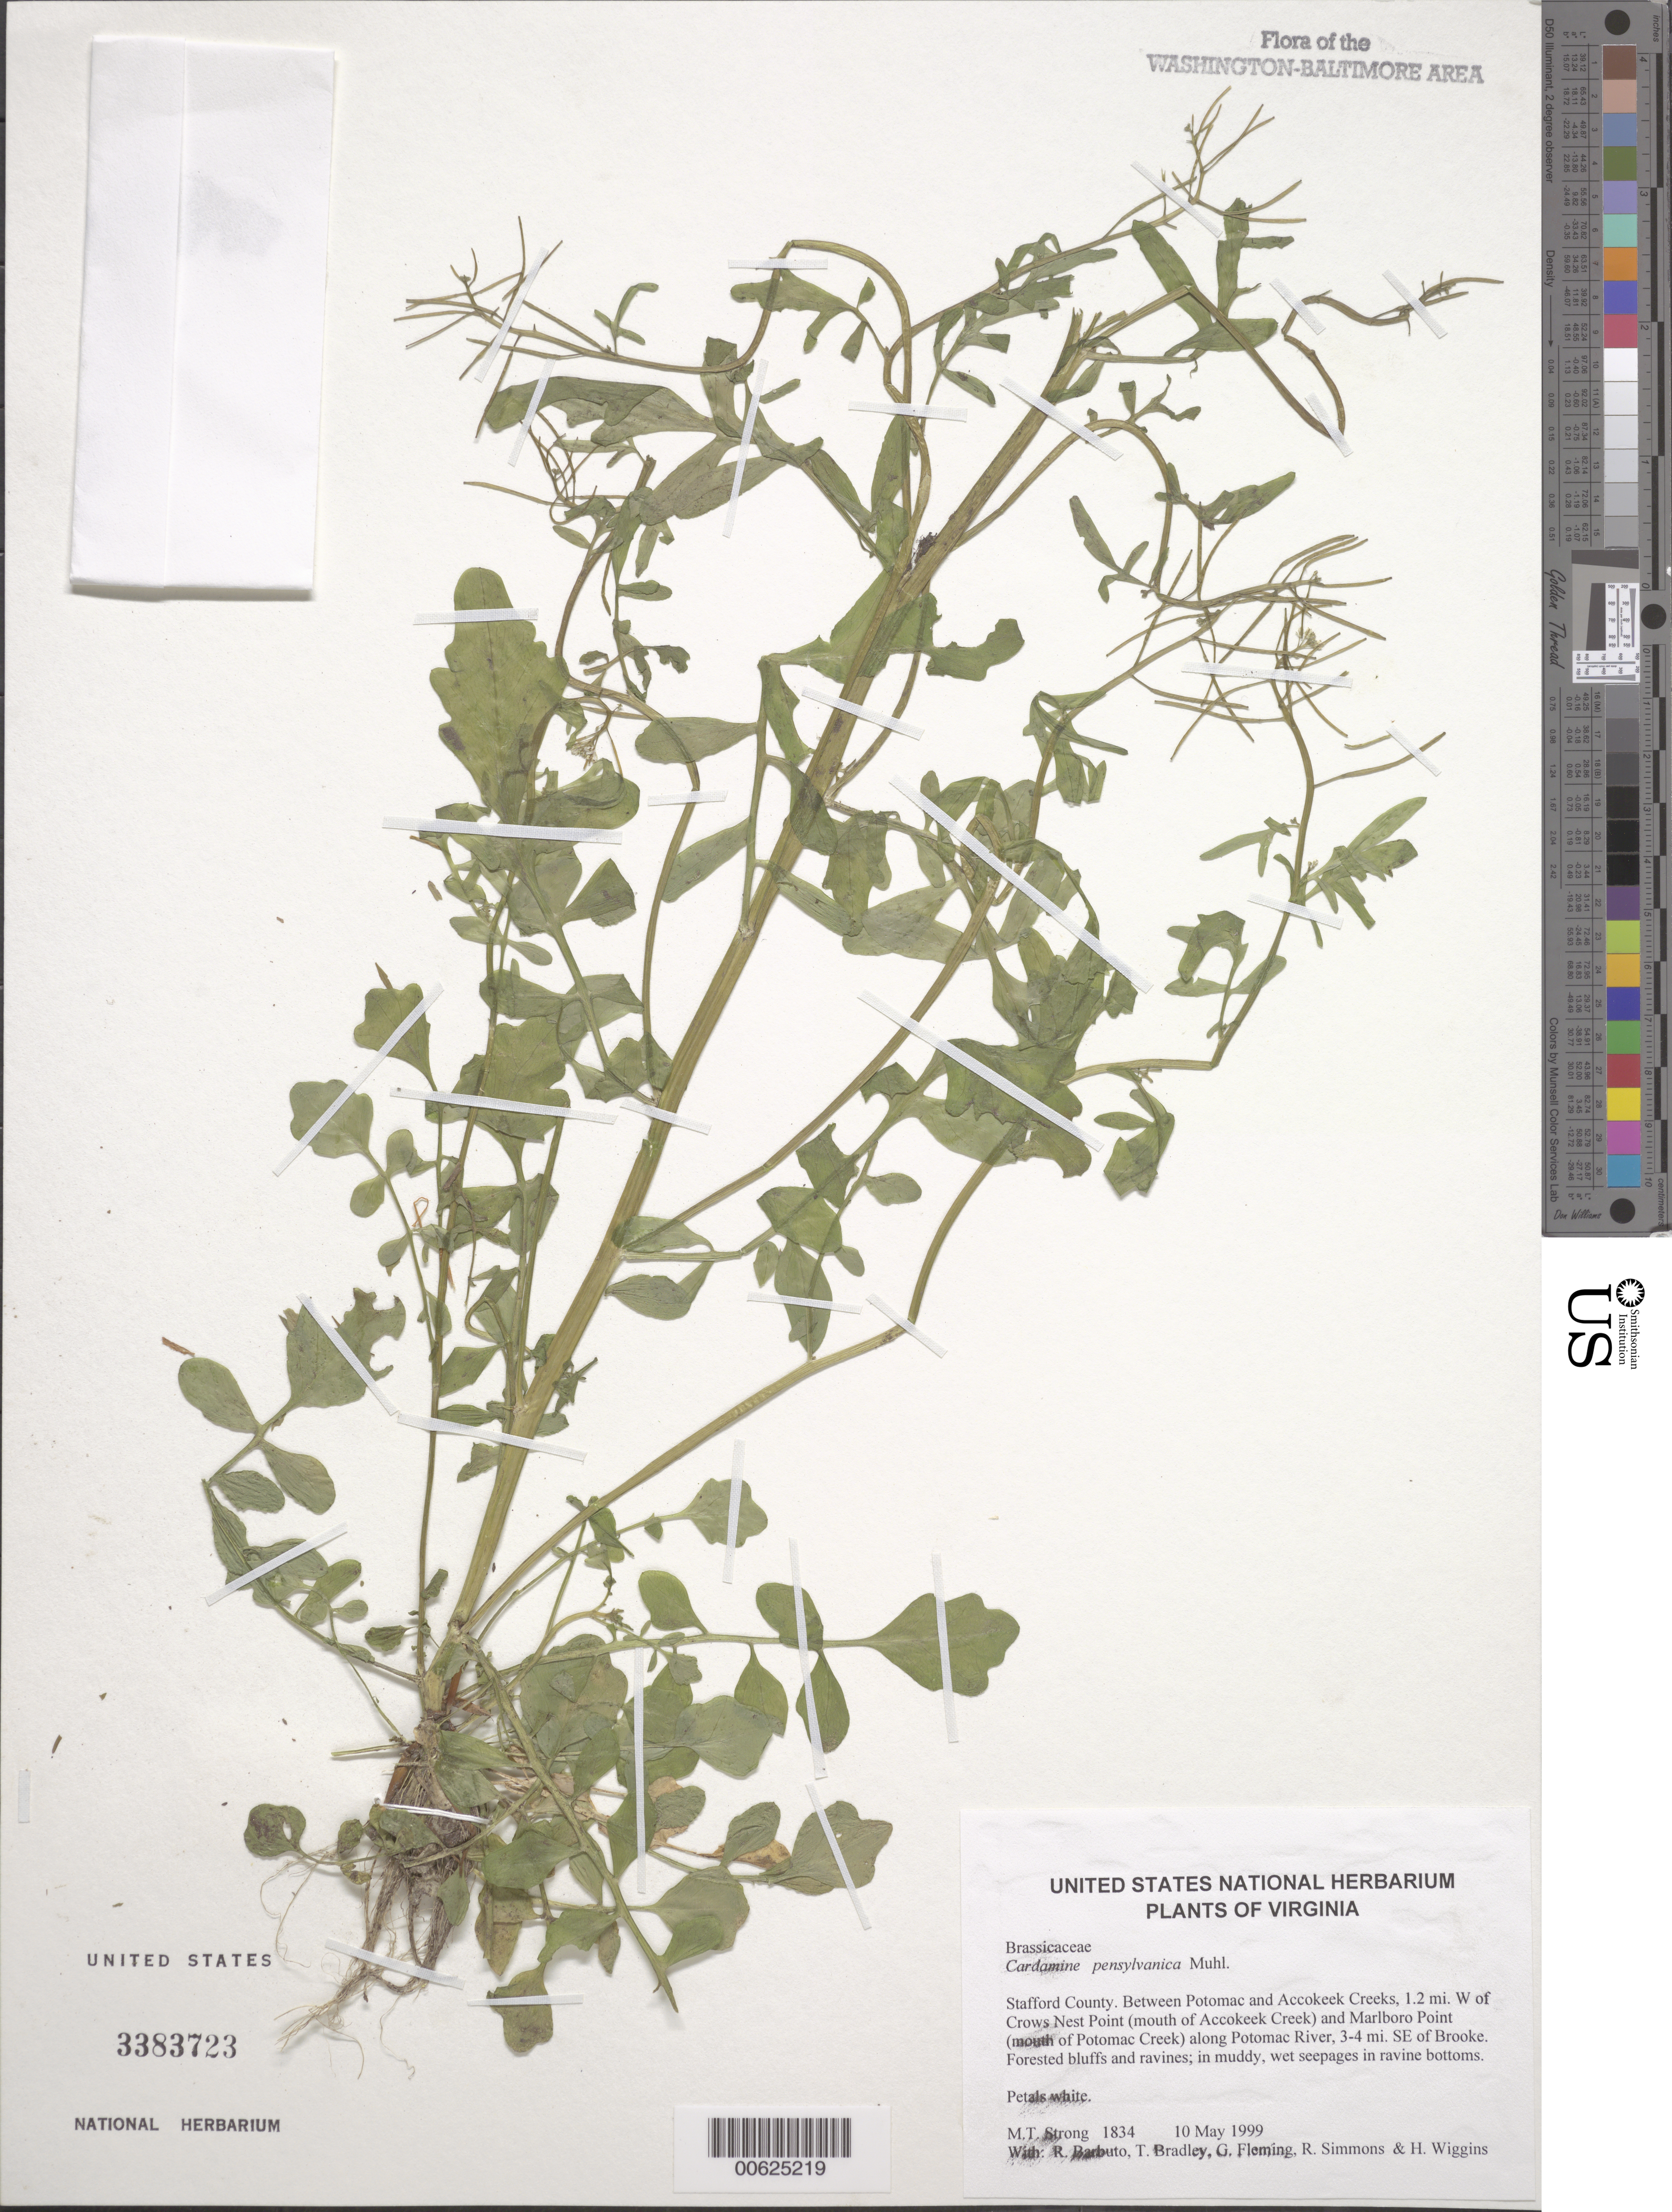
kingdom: Plantae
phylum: Tracheophyta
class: Magnoliopsida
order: Brassicales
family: Brassicaceae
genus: Cardamine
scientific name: Cardamine pensylvanica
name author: Muhl. ex Willd.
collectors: M. T. Strong, R. Barbuto, T. Bradley, G. Fleming, R. Simmons & H. Wiggins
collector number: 1834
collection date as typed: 10 May 1999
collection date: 1999-05-10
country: United States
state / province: Virginia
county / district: Stafford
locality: Between Potomac and Accokeek Creeks, 1.2 mi. W of Crows Nest Point (mouth of Accokeek Creek) and Marlboro Point (mouth of Potomac Creek) along Potomac River, 3-4 mi. SE of Brooke.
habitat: Forested bluffs and ravines; in muddy, wet seepages in ravine bottoms.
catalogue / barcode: US 3383723